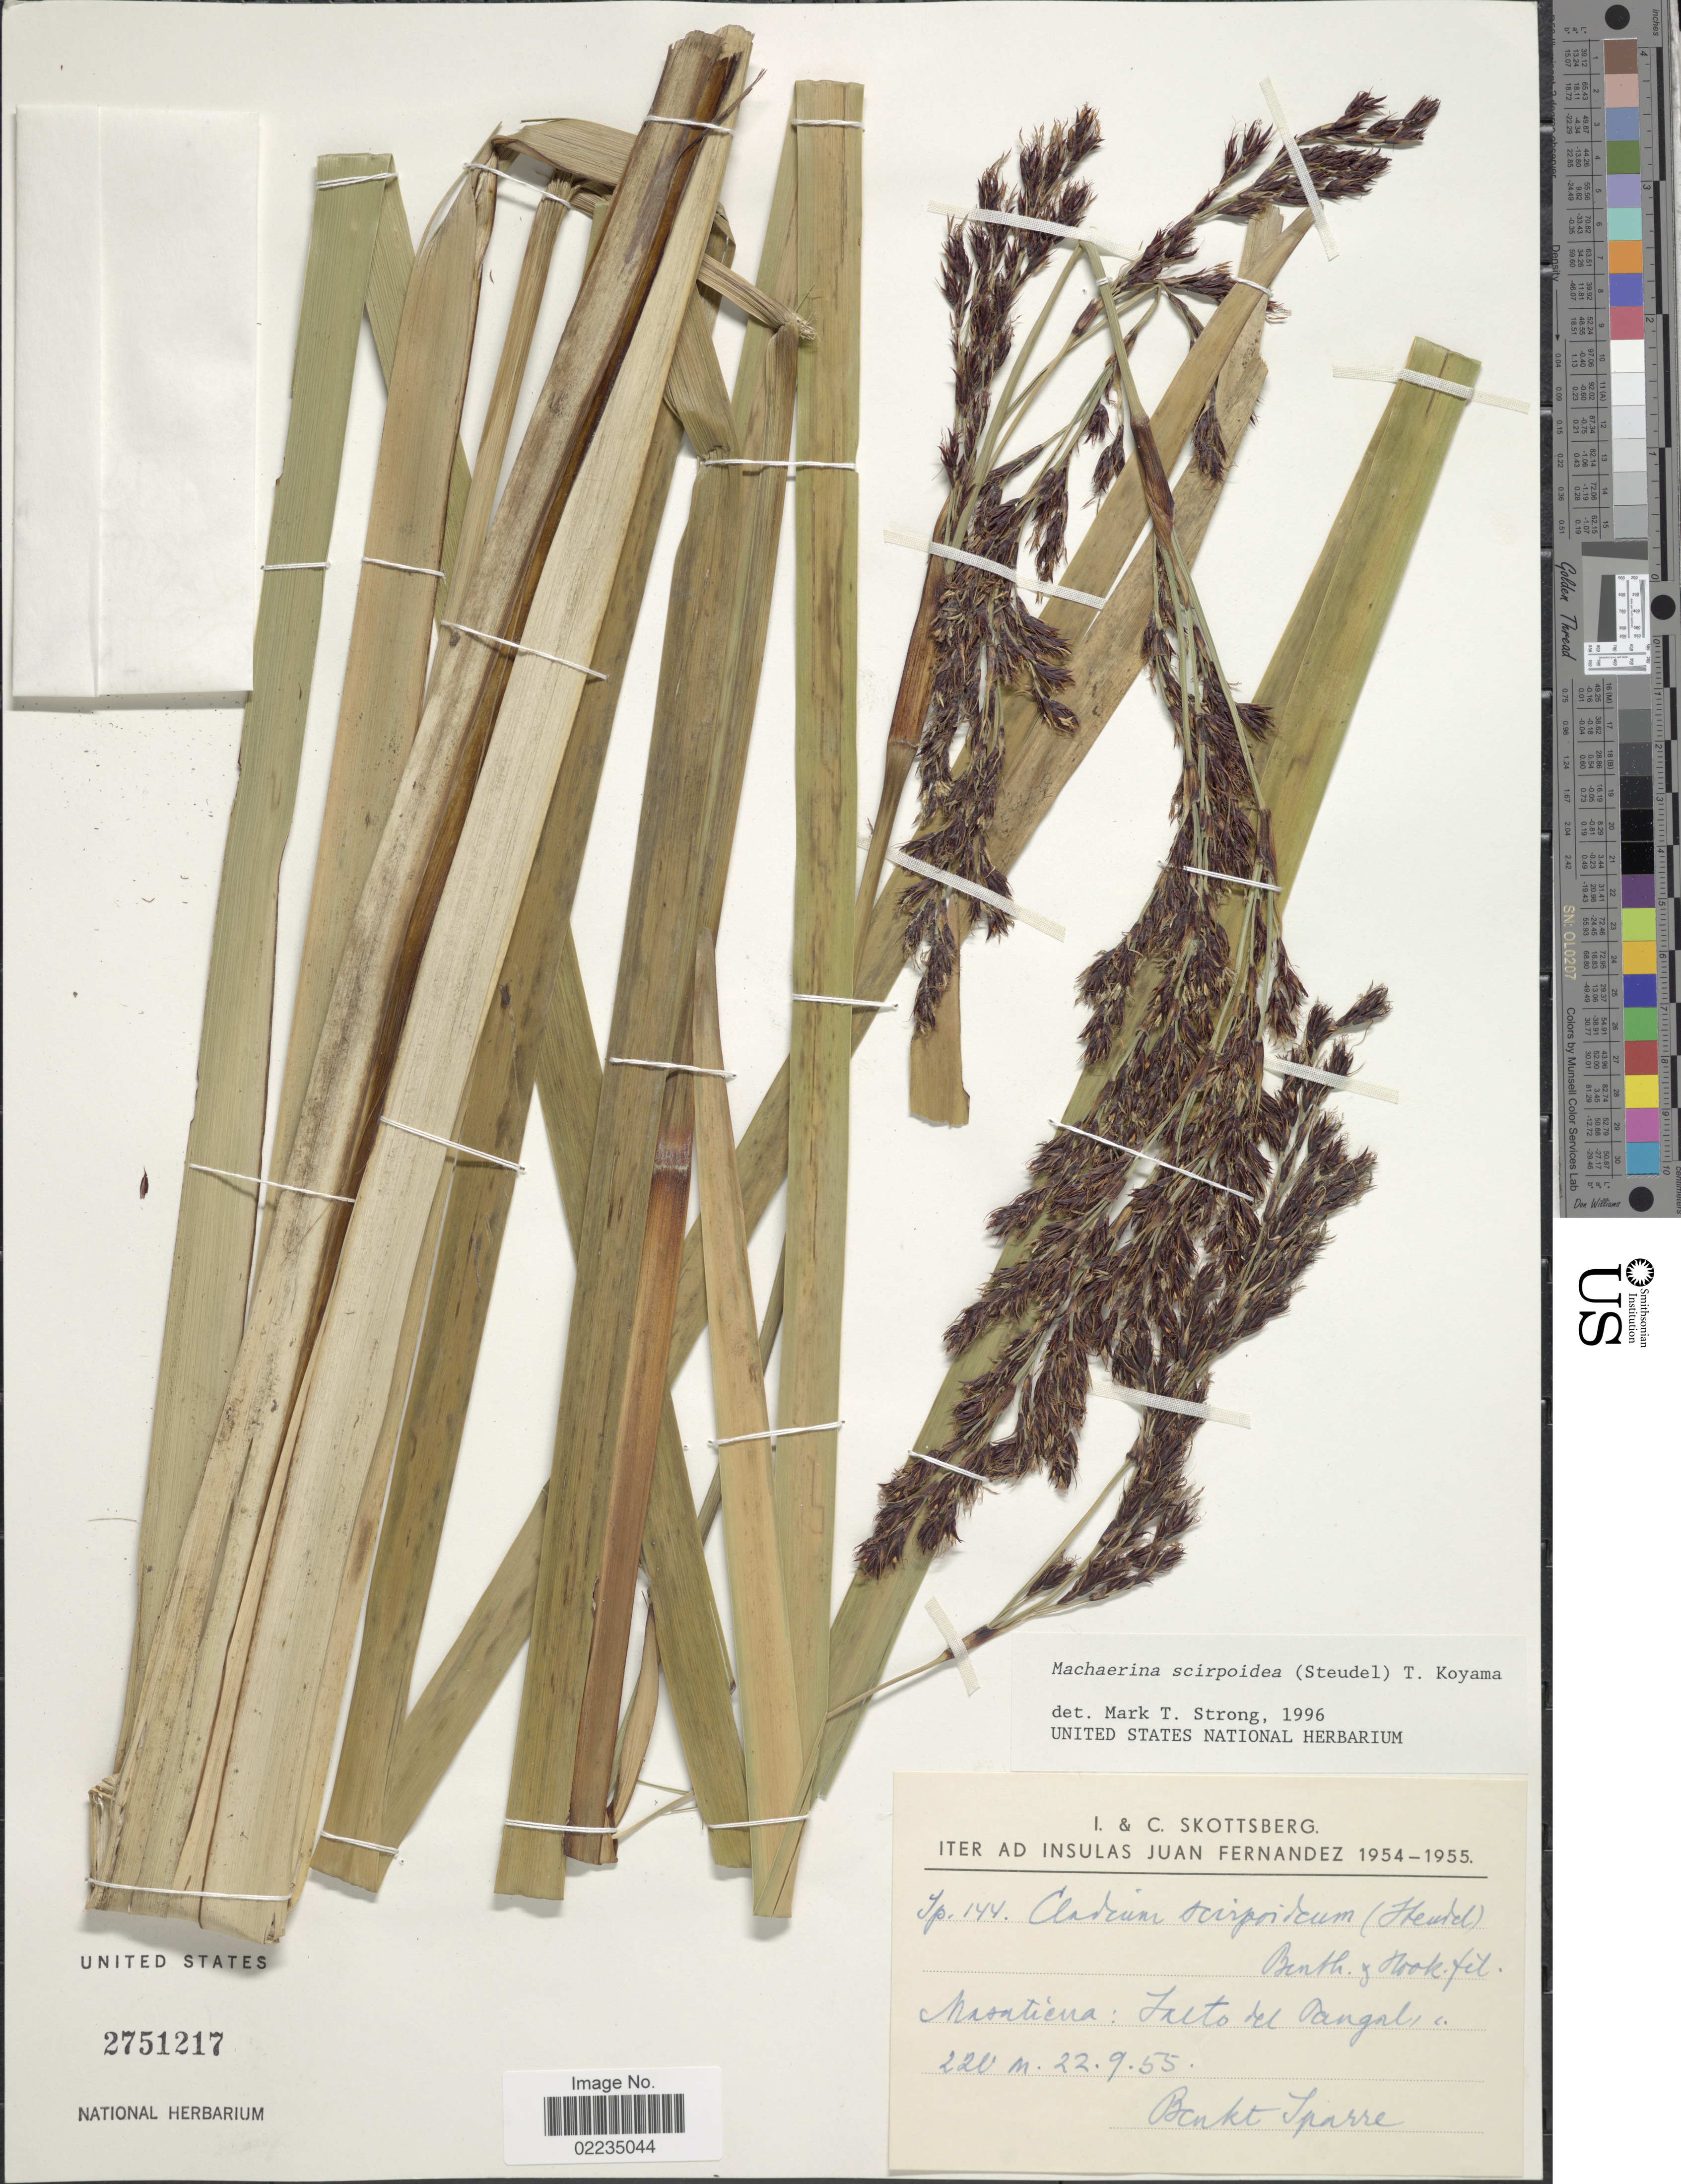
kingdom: Plantae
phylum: Tracheophyta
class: Liliopsida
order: Poales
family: Cyperaceae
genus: Machaerina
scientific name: Machaerina scirpoidea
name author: (Steud.) T. Koyama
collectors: B. Sparre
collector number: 144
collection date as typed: Transcribed d/m/y: 22/9/55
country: Chile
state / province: Valparaíso (V)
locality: Juan Fernandez, Masatierra: Salto el Pangali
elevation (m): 220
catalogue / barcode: US 2751217